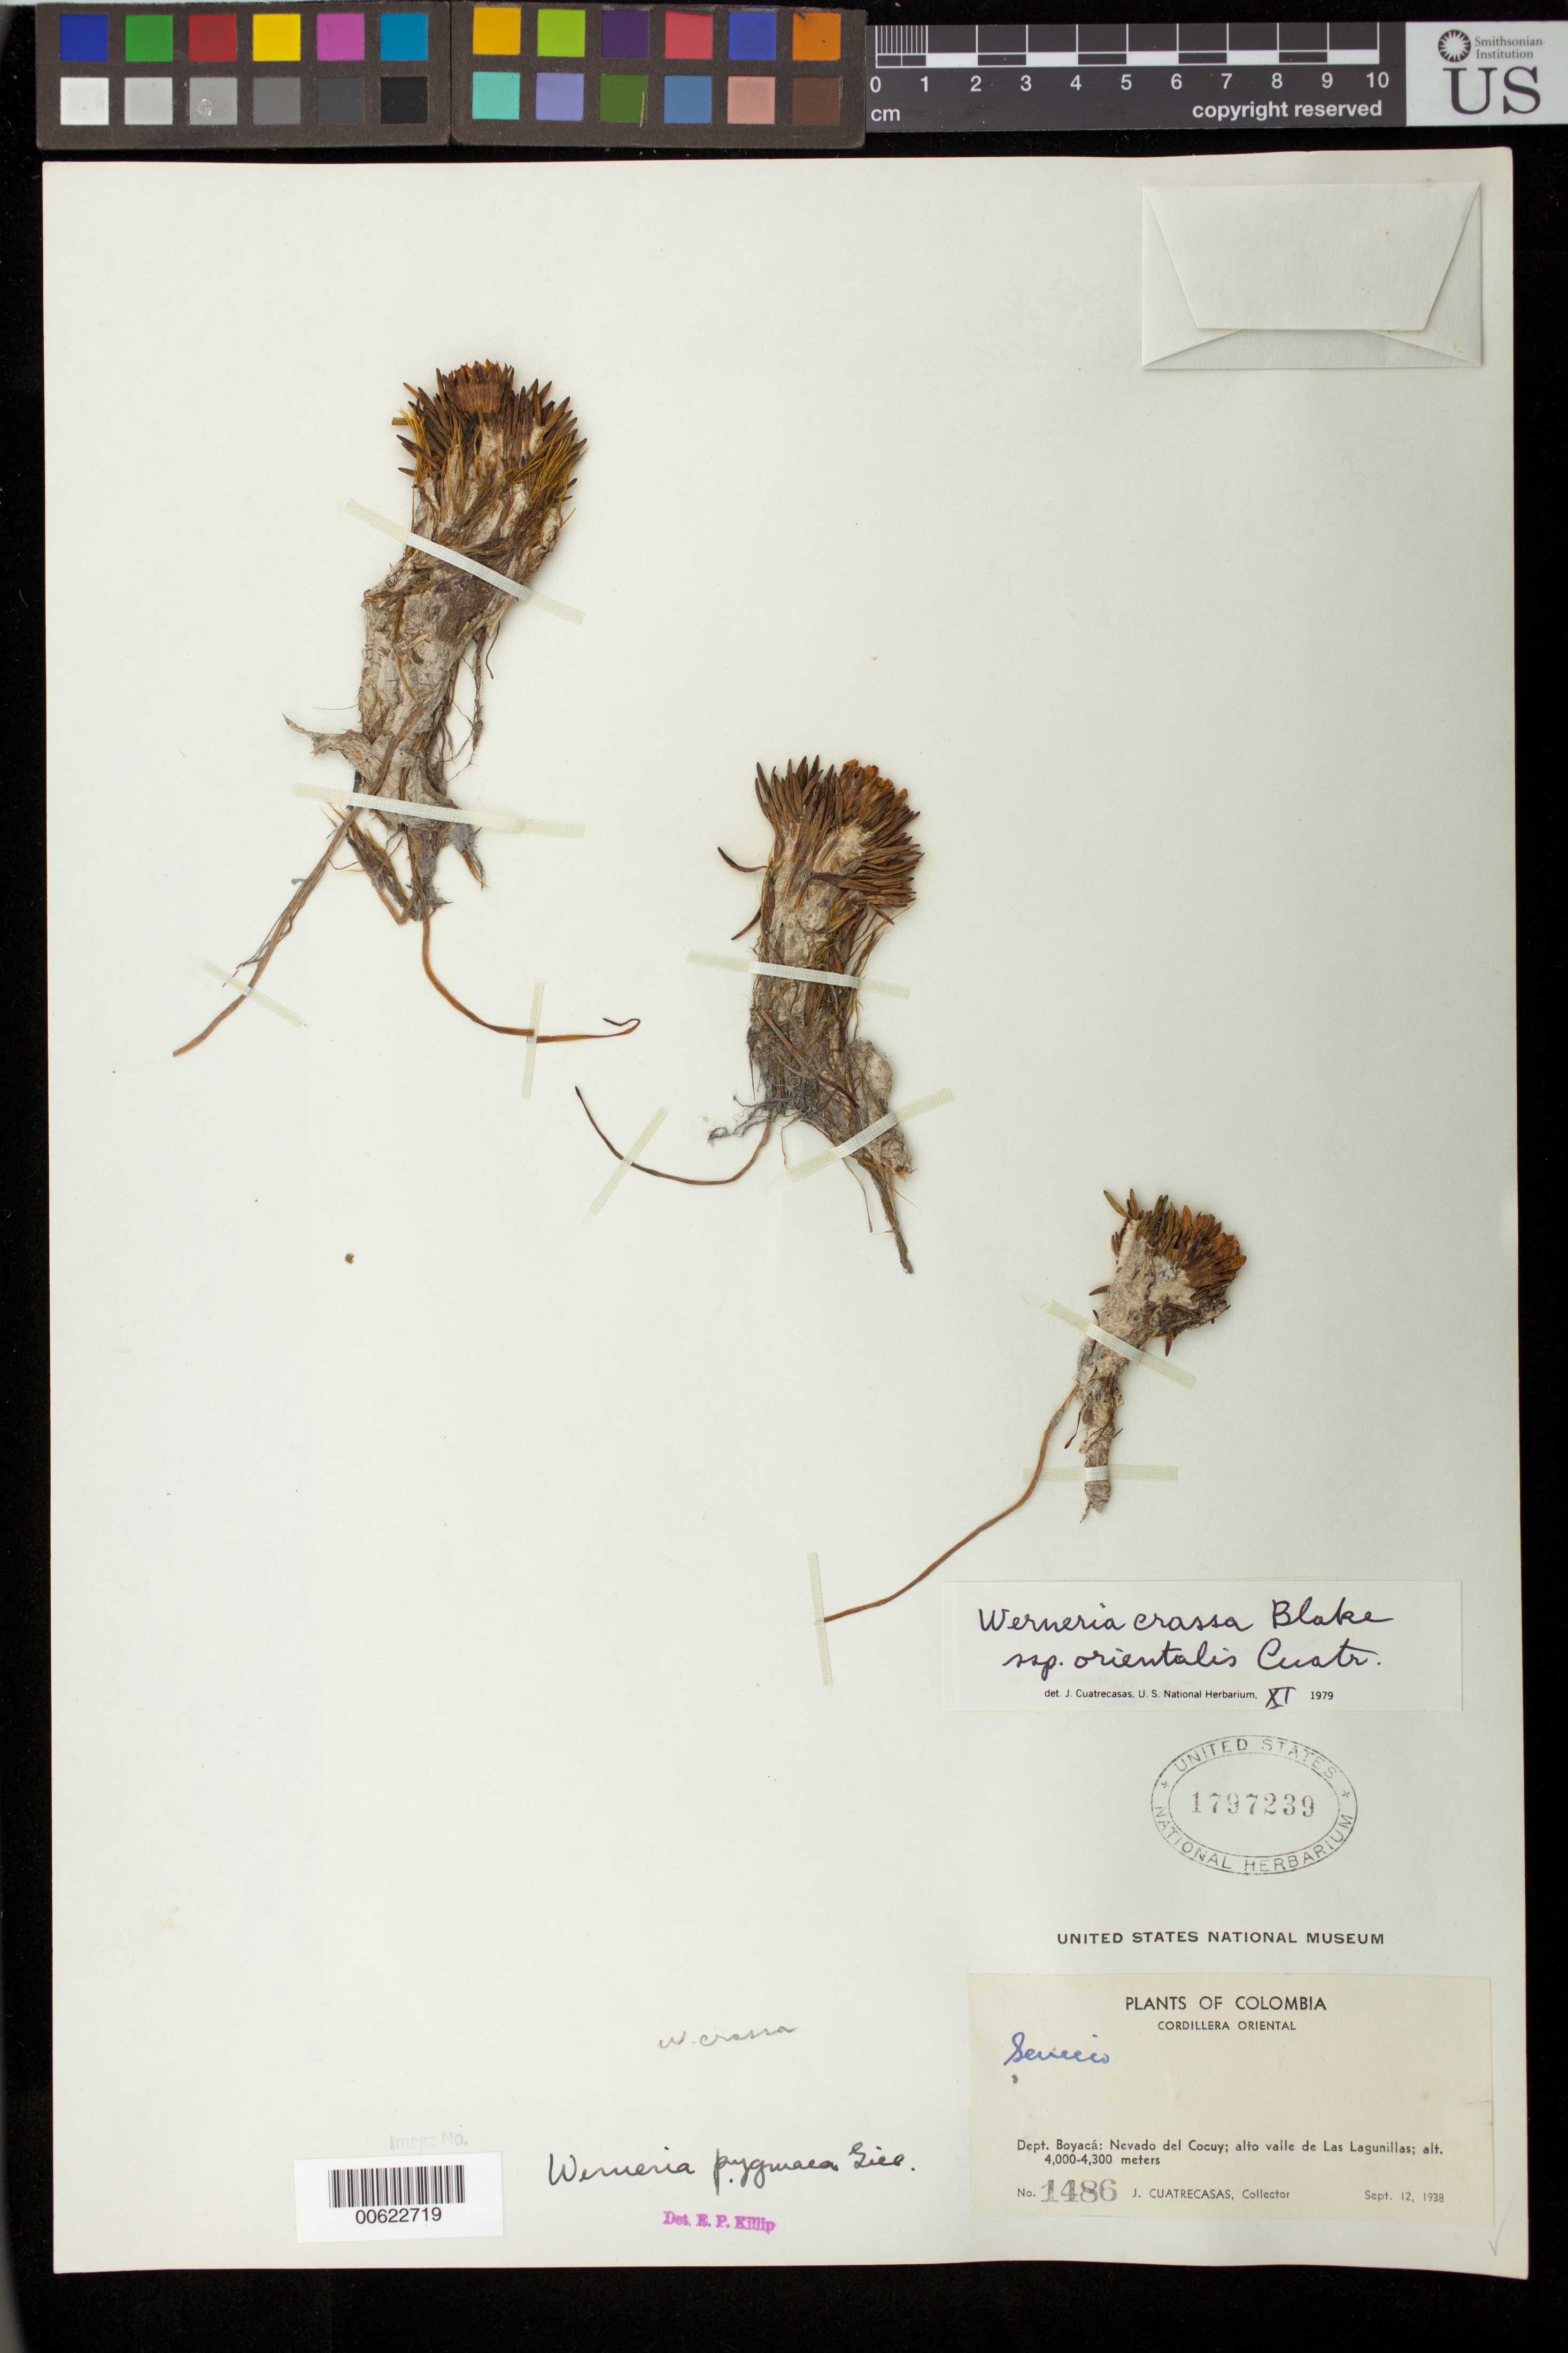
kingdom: Plantae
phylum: Tracheophyta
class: Magnoliopsida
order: Asterales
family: Asteraceae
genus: Xenophyllum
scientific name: Xenophyllum crassum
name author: (S.F. Blake) V.A. Funk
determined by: Funk, Vicki A., (BOT), Smithsonian Institution - National Museum of Natural History (UNITED STATES)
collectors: J. Cuatrecasas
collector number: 1486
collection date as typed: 12 Sep 1938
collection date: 1938-09-12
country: Colombia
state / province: Boyacá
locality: Nevada de Cocuy, Alto Valle de Las Lagunillas.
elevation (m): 4000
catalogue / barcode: US 1797239